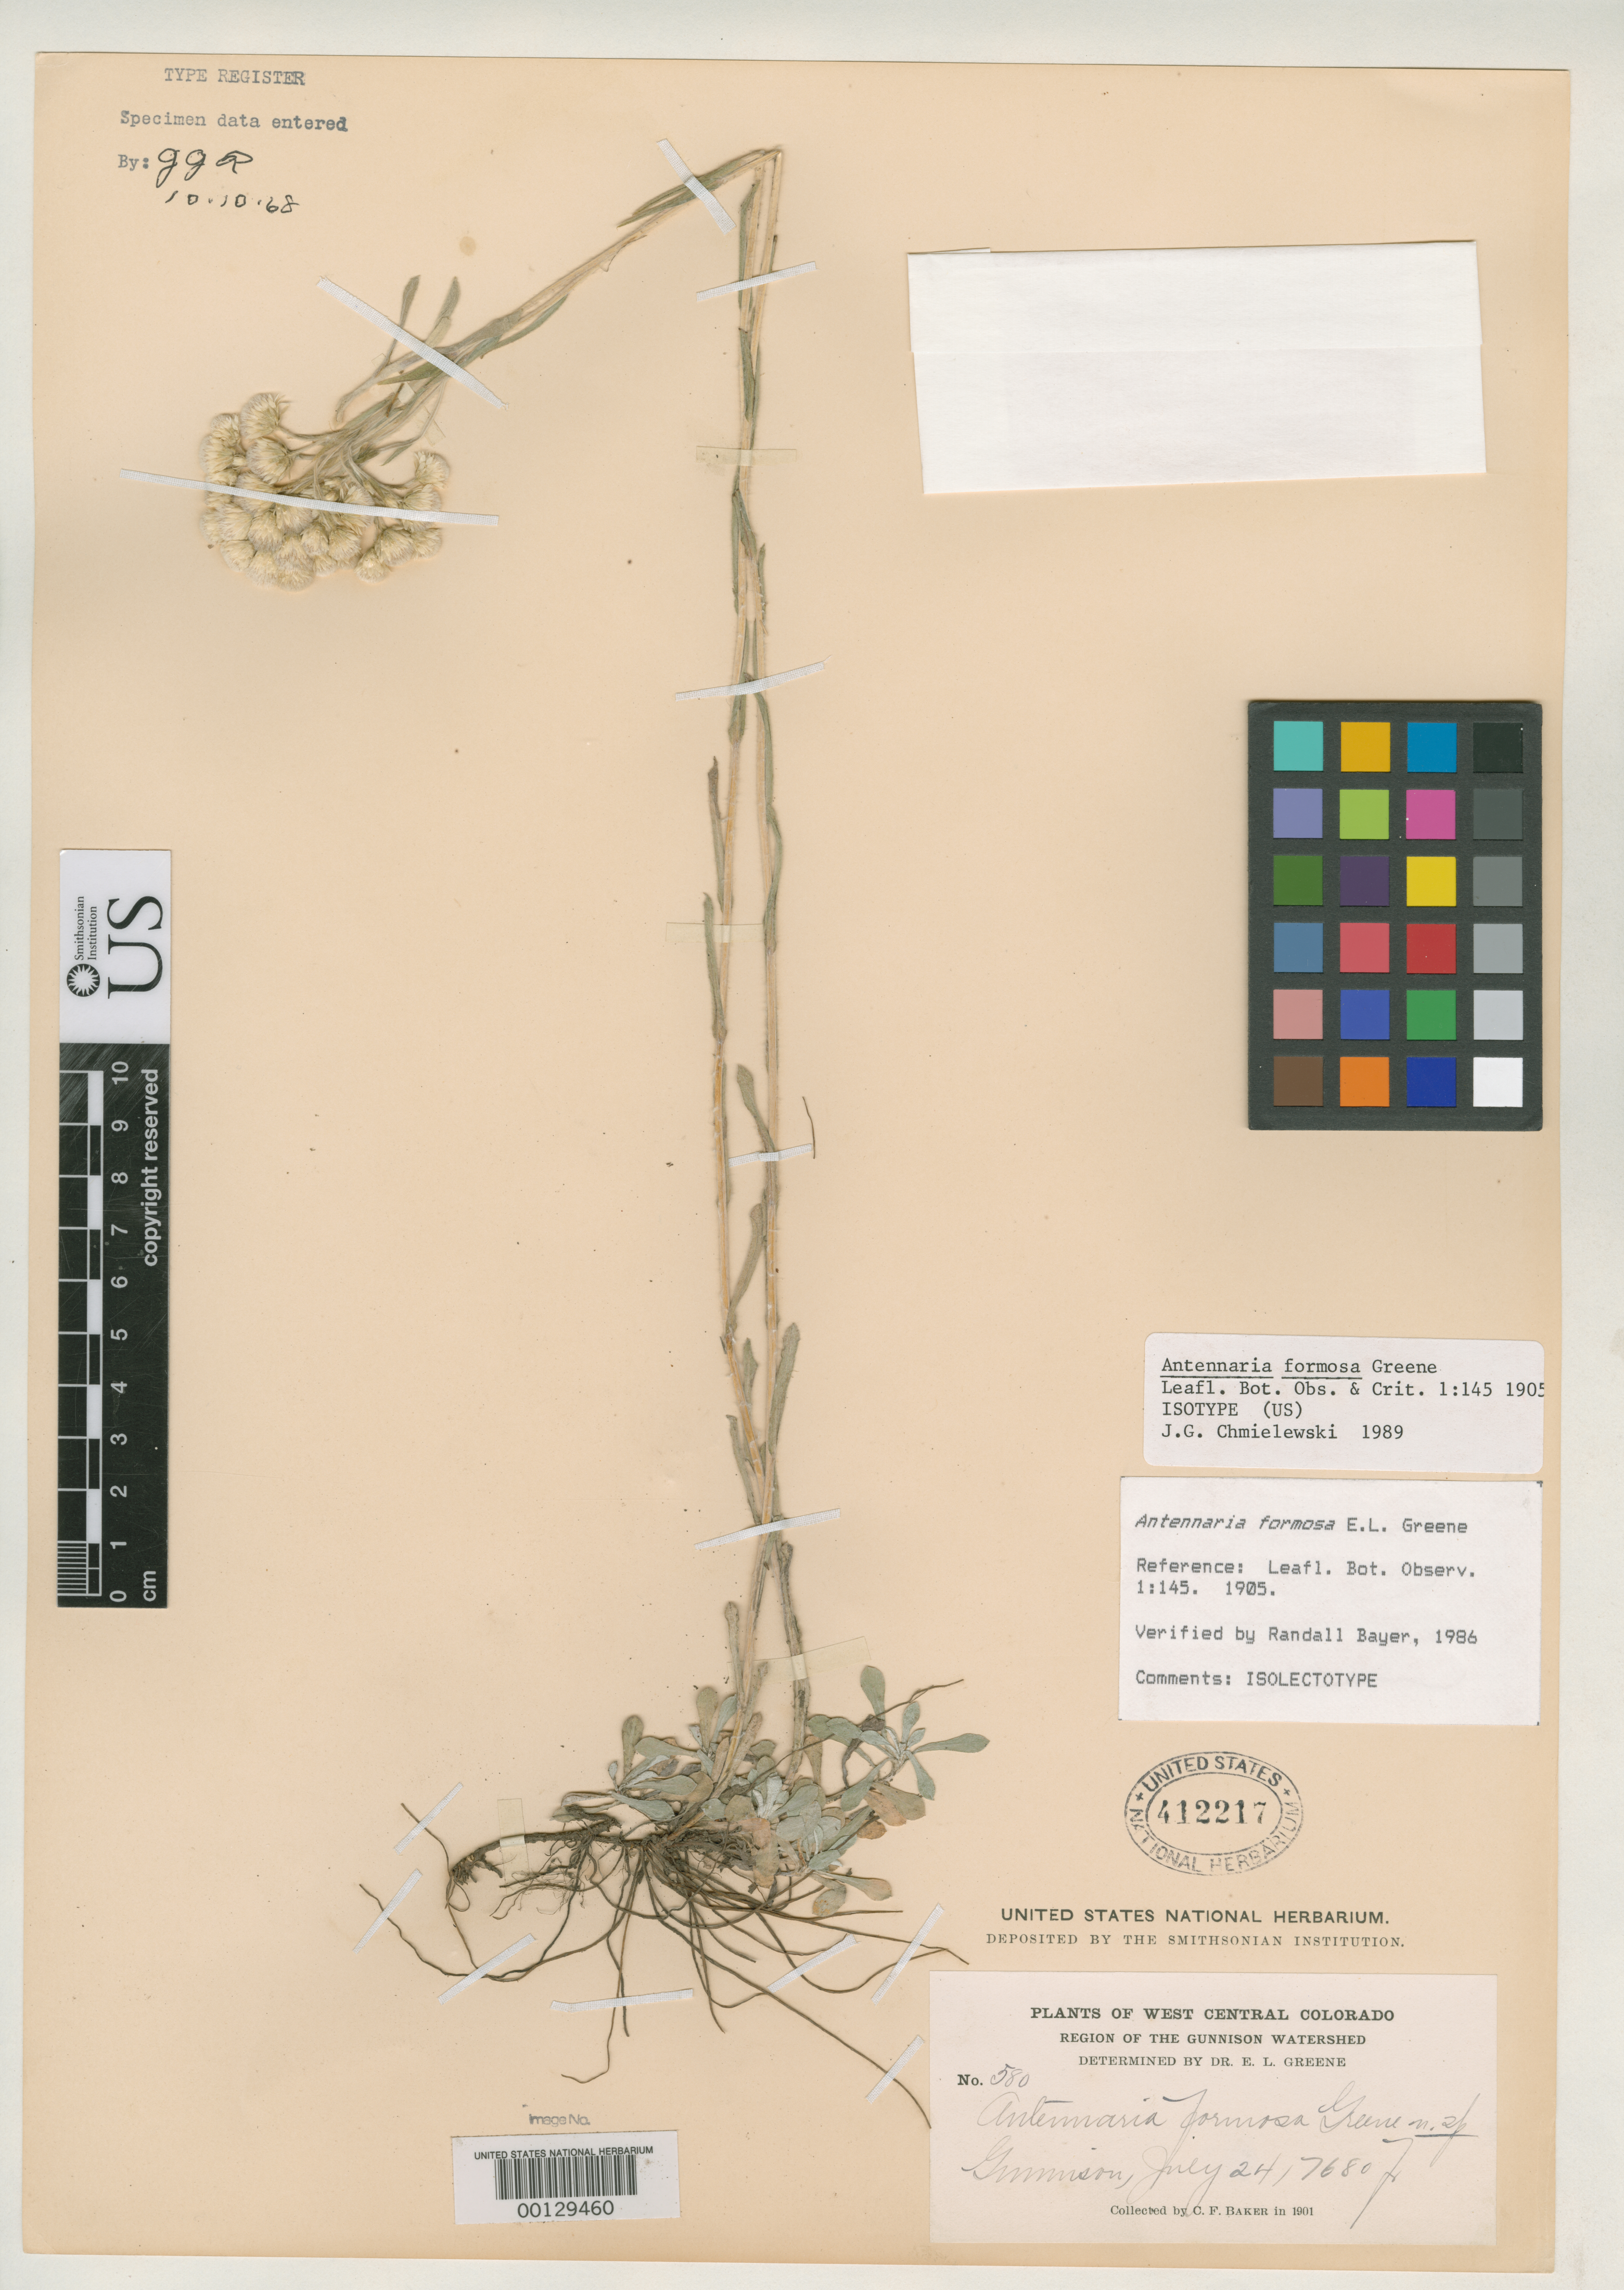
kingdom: Plantae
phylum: Tracheophyta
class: Magnoliopsida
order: Asterales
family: Asteraceae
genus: Antennaria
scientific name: Antennaria formosa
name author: Greene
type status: Isolectotype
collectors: C. F. Baker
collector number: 580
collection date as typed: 24 Jul 1901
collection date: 1901-07-24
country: United States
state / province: Colorado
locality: Gunnison.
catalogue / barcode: US 412217